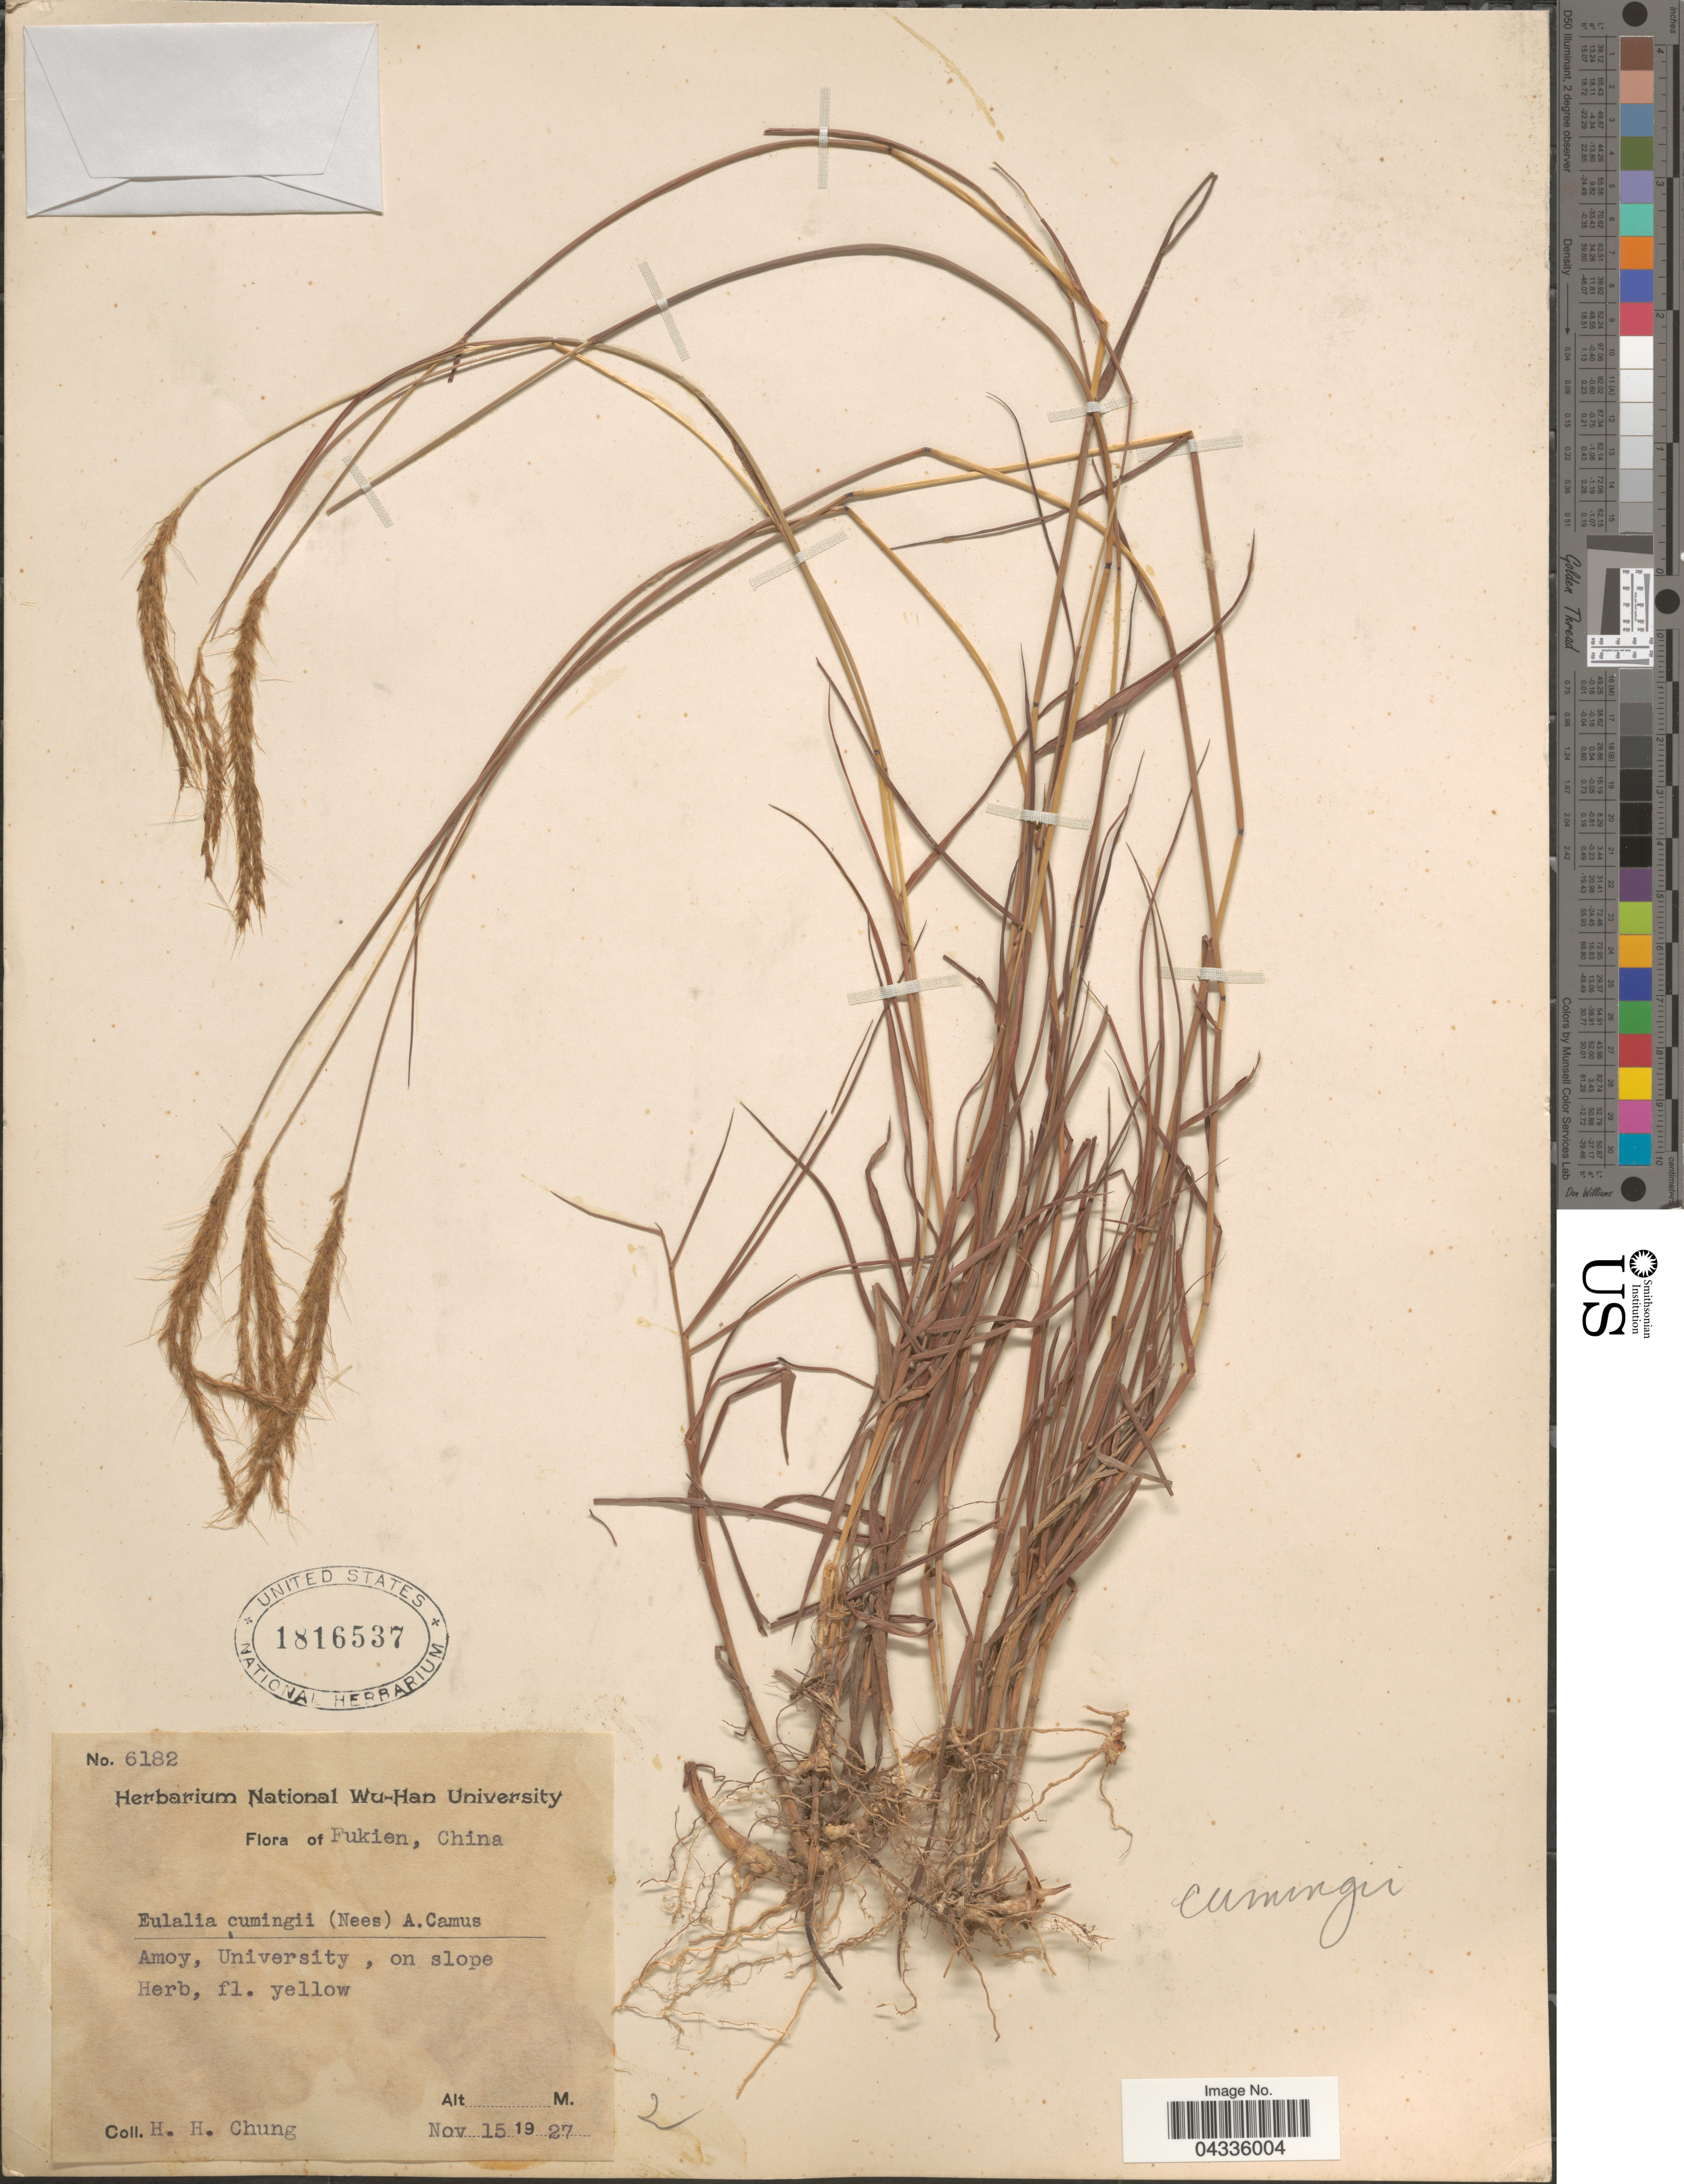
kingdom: Plantae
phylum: Tracheophyta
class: Liliopsida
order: Poales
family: Poaceae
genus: Eulalia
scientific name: Eulalia leschenaultiana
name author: (Decne.) Ohwi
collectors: H. Chung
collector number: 6182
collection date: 1927-11-15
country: China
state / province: Fujian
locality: Fukien. Amoy, University, on slope.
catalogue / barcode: US 1816537